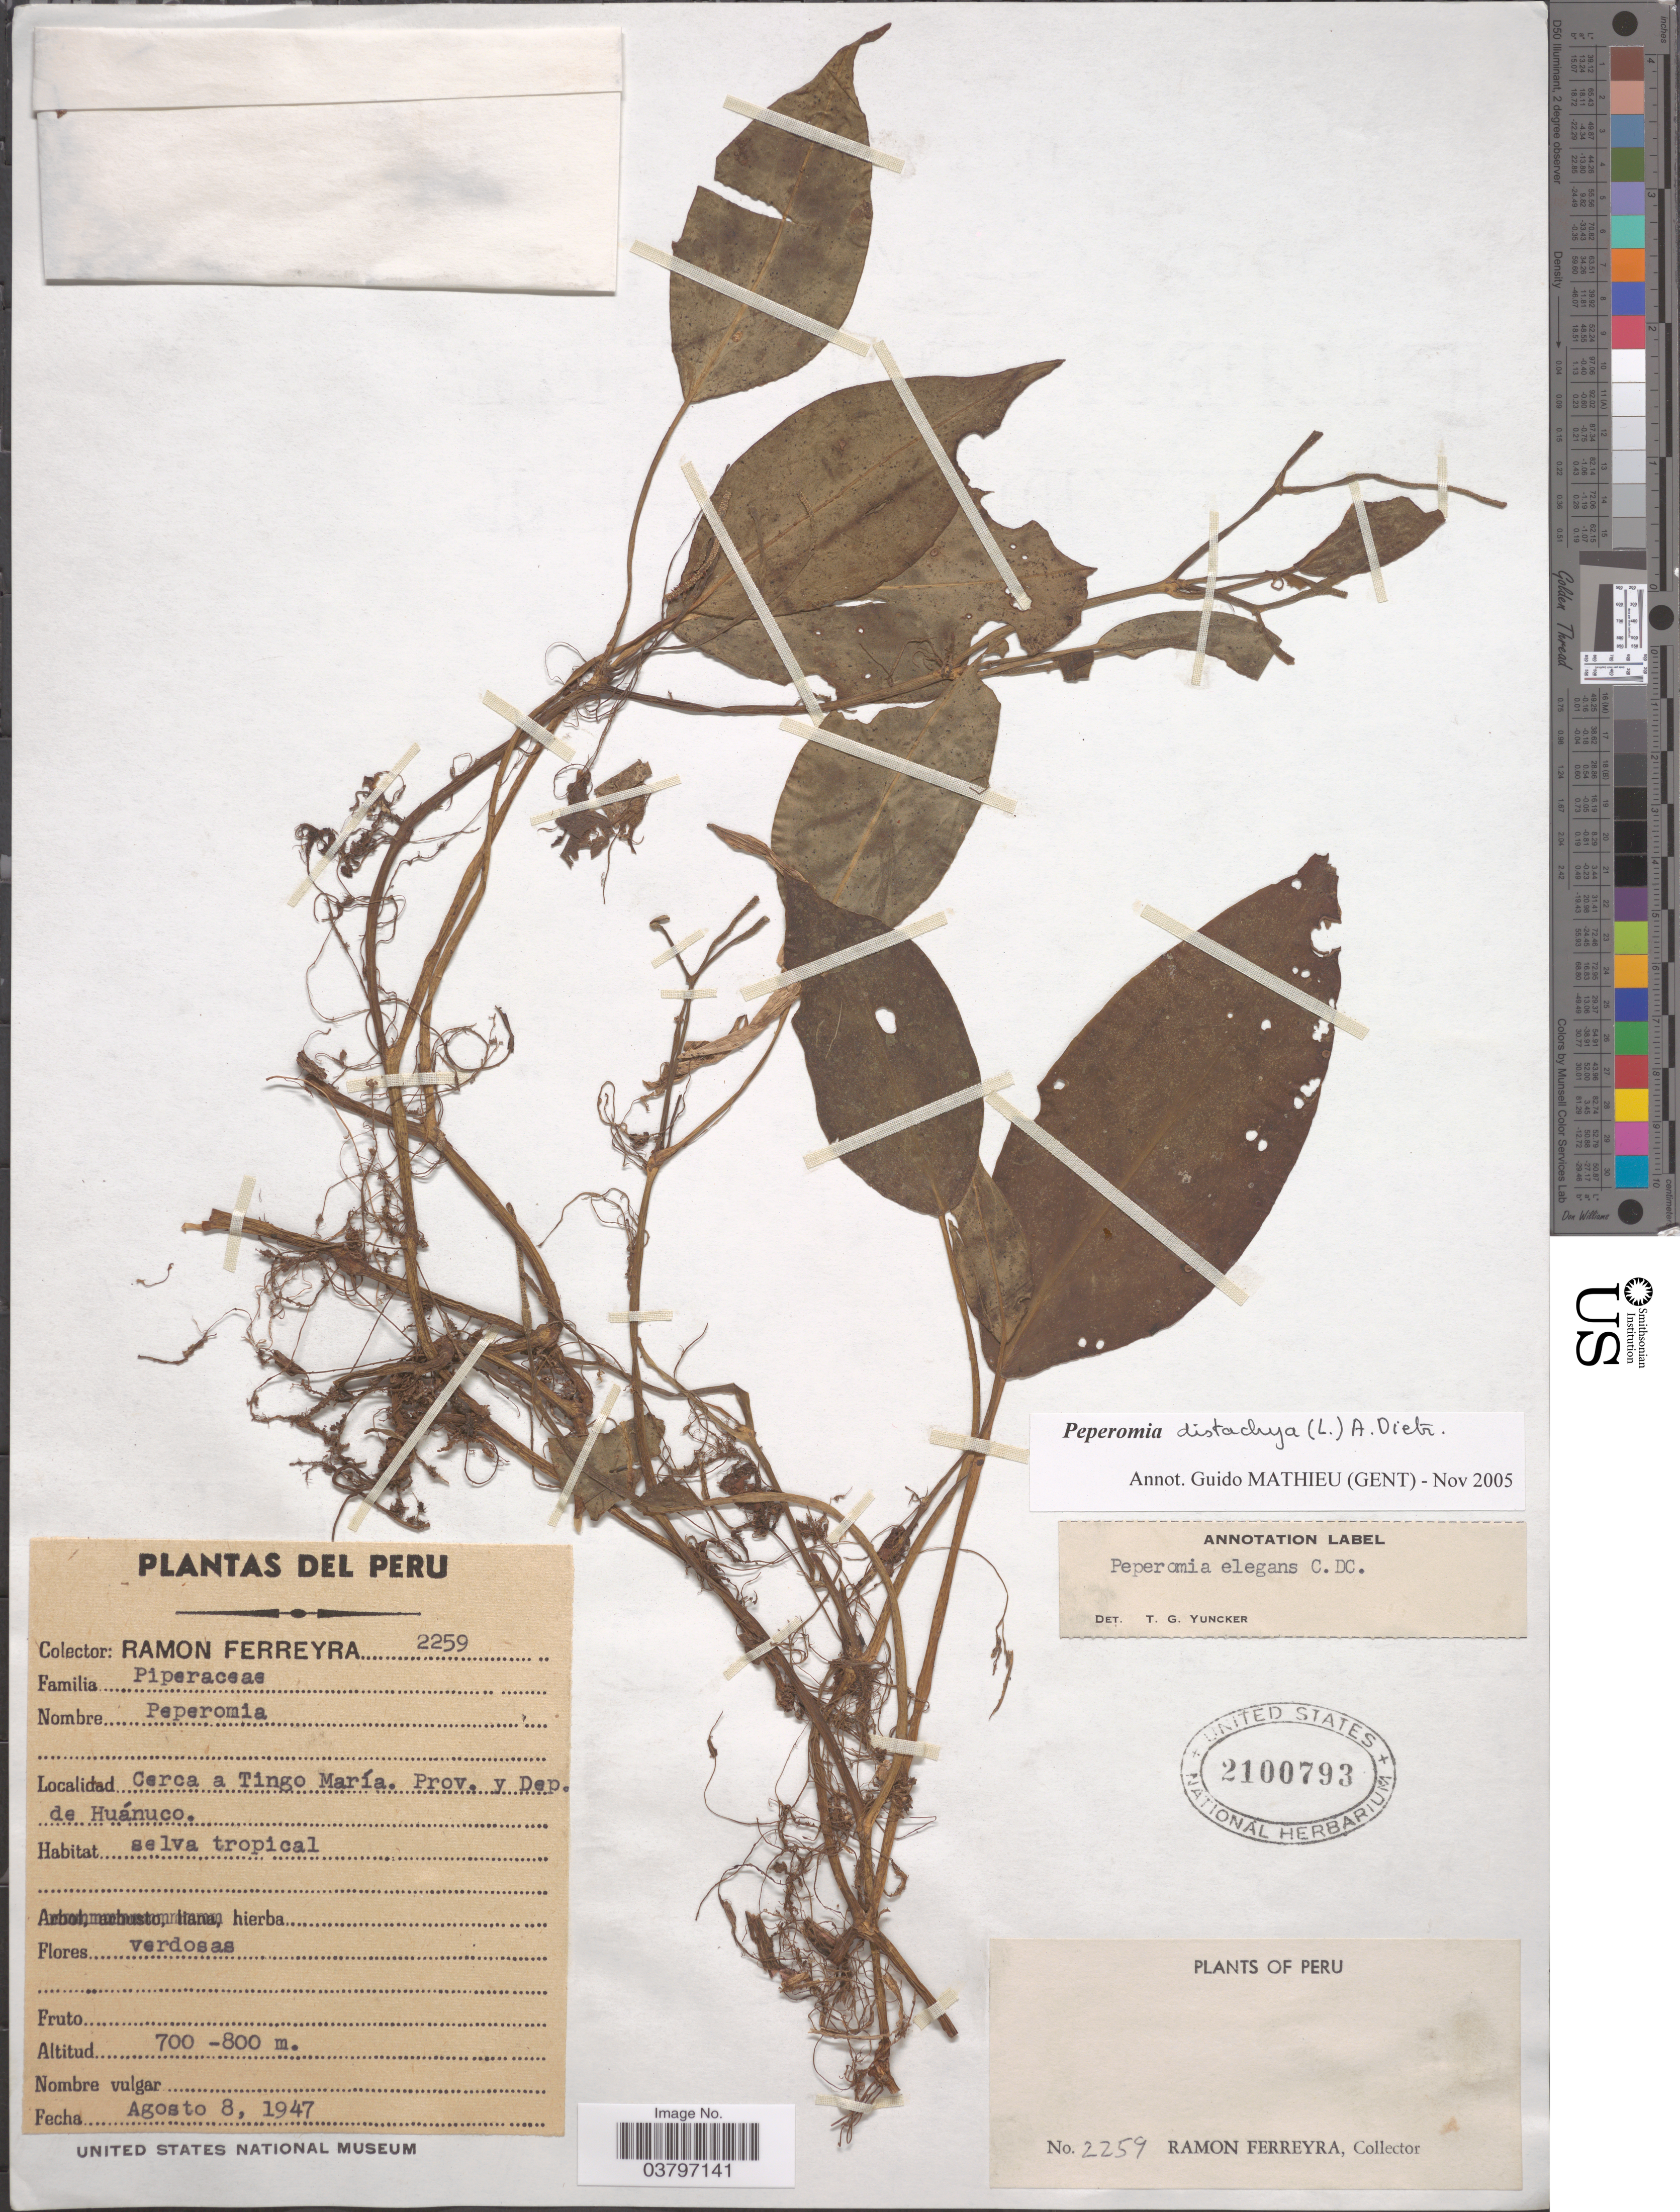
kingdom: Plantae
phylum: Tracheophyta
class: Magnoliopsida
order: Piperales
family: Piperaceae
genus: Peperomia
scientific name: Peperomia distachya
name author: (L.) A. Dietr.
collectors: R. A. Ferreyra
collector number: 2259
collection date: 1947-08-08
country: Peru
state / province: Huánuco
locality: Cerca a Tingo María. Dep. de Huánuco.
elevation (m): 700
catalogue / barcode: US 2100793